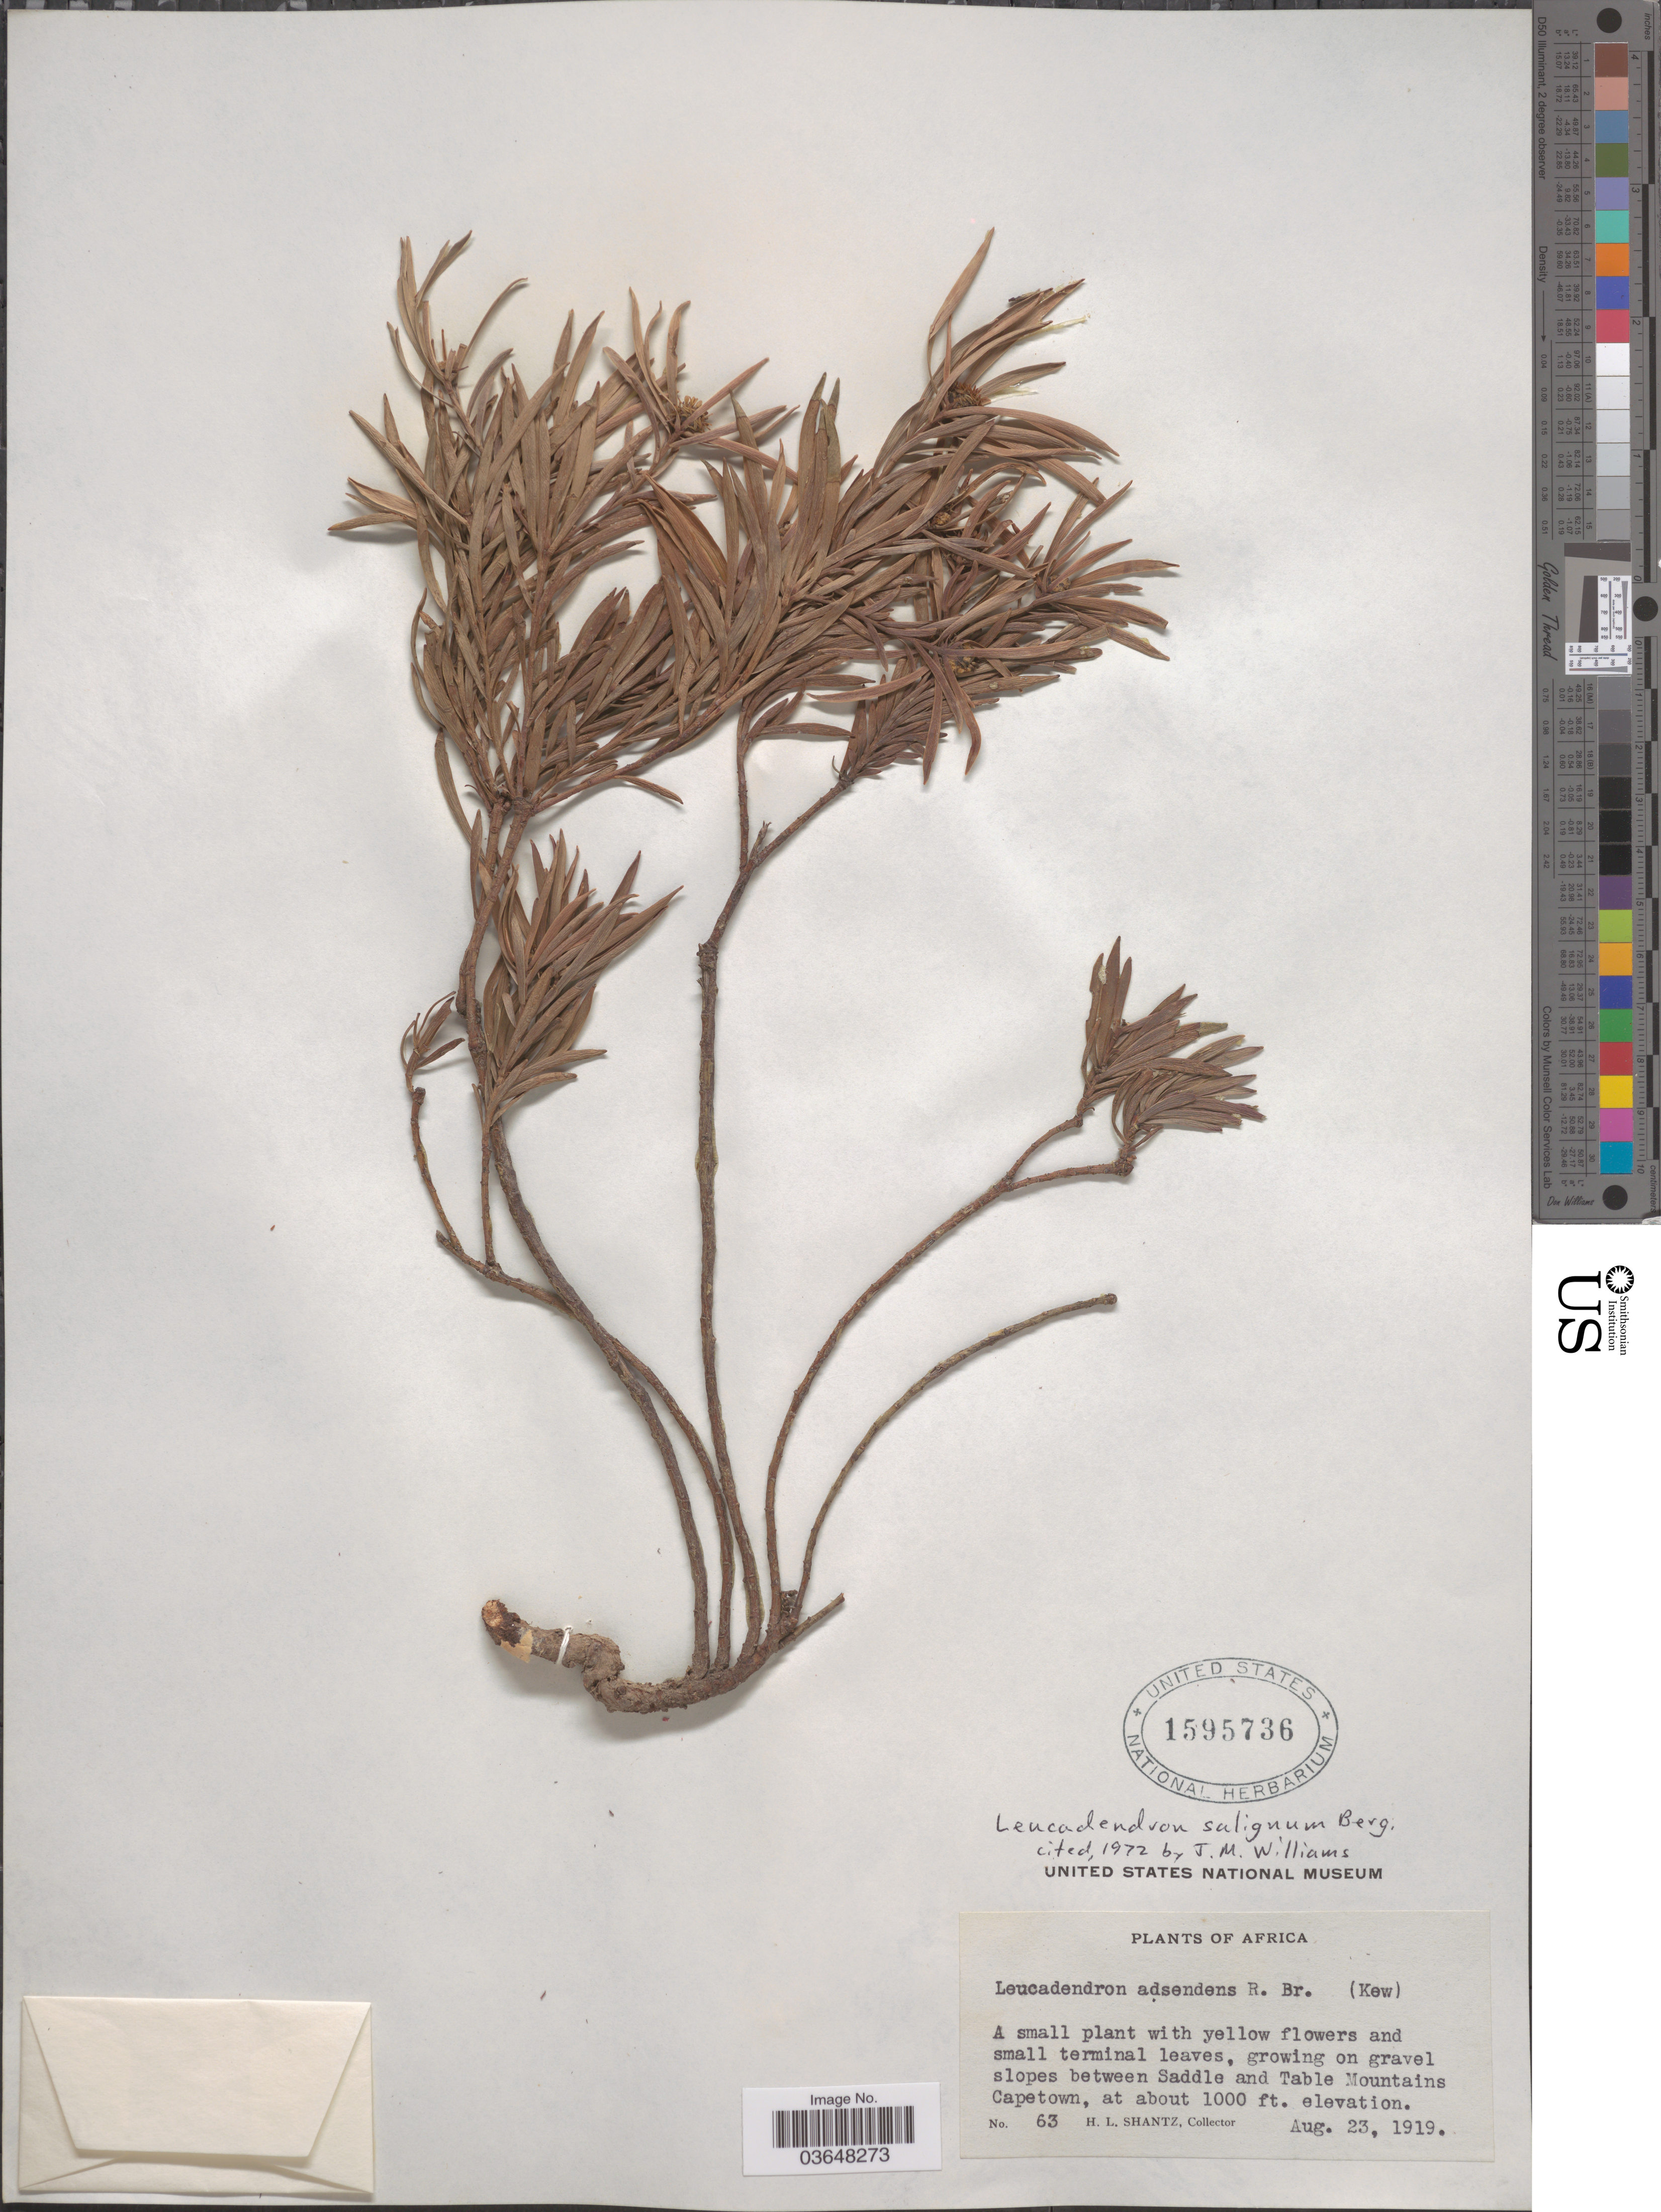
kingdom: Plantae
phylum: Tracheophyta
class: Magnoliopsida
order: Proteales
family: Proteaceae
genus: Leucadendron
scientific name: Leucadendron salignum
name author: P.J. Bergius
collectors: H. Shantz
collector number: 63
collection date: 1919-08-23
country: South Africa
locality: Africa. Growing on gravel slopes between Saddle and Table Mountains Capetown.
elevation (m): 305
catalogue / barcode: US 1595736